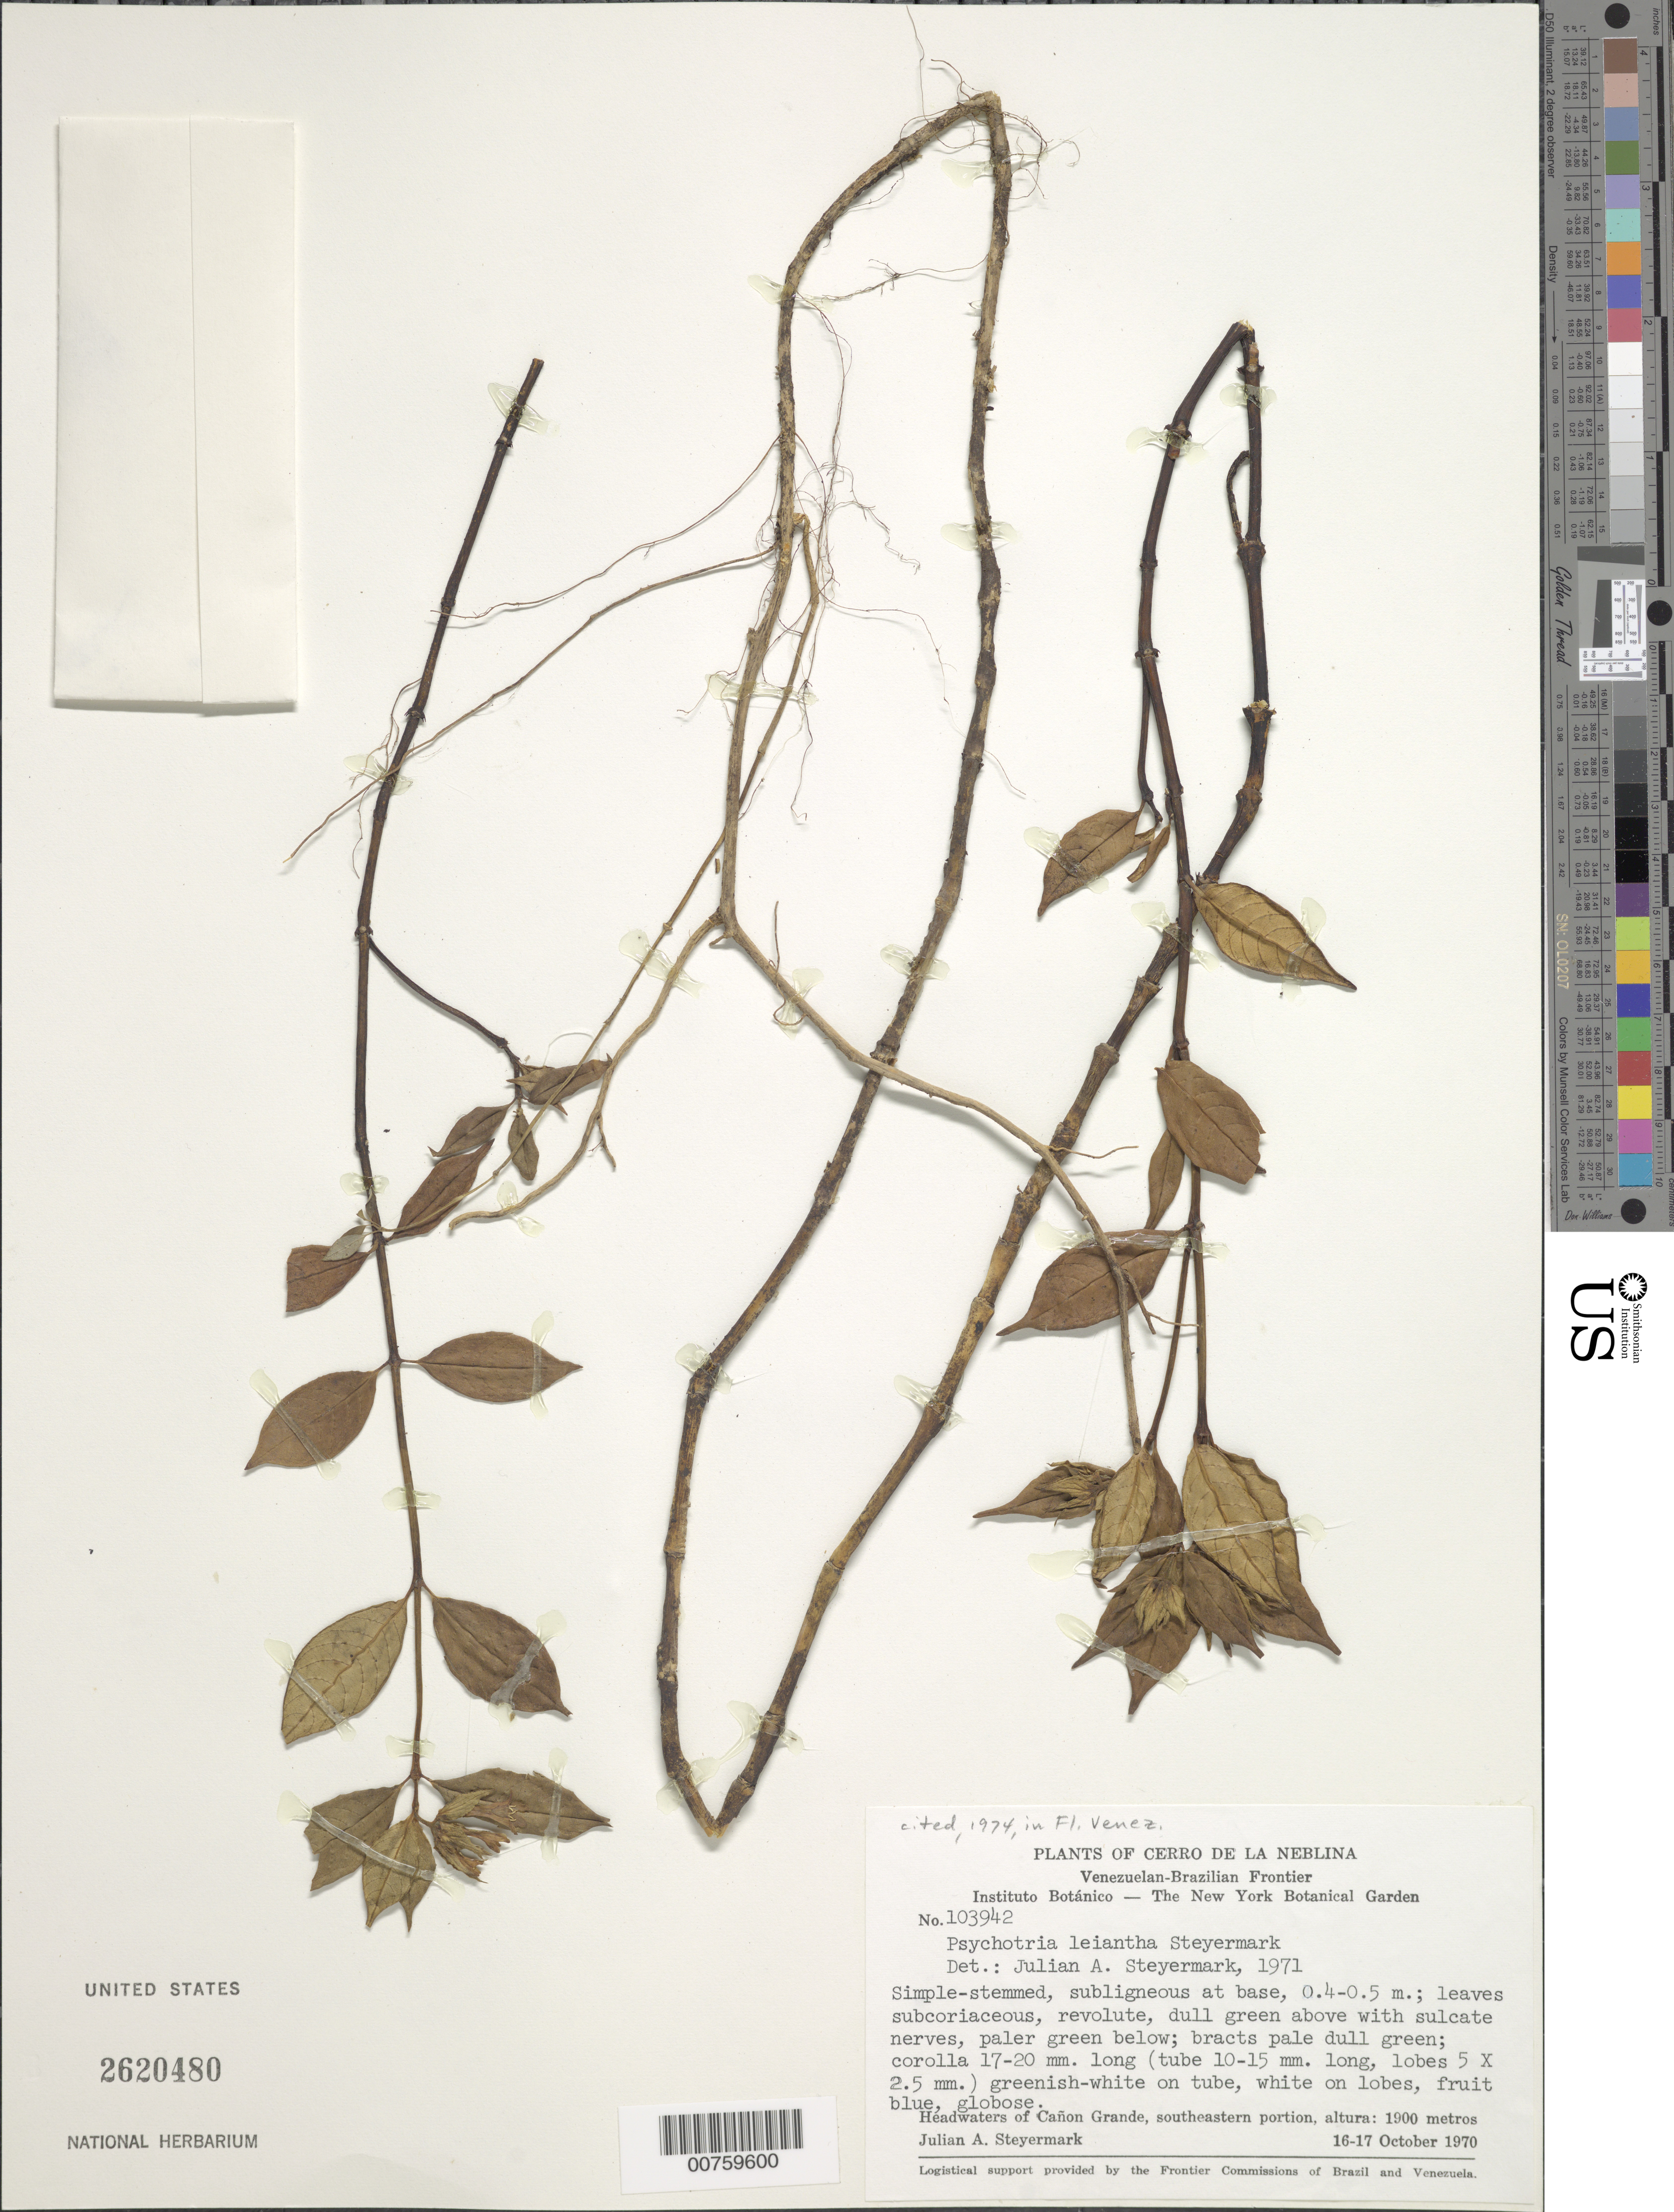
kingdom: Plantae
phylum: Tracheophyta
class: Magnoliopsida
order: Gentianales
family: Rubiaceae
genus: Psychotria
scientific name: Psychotria leiantha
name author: Steyerm.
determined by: Steyermark, Julian A., (VEN)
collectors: J. Steyermark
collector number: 103942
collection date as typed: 16-Dec-70 to 17-Dec-70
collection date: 1970-12-16/1970-12-17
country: Venezuela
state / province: Bolívar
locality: Caño Grande headwaters, southeastern portion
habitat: Headwaters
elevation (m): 1900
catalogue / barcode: US 2620480